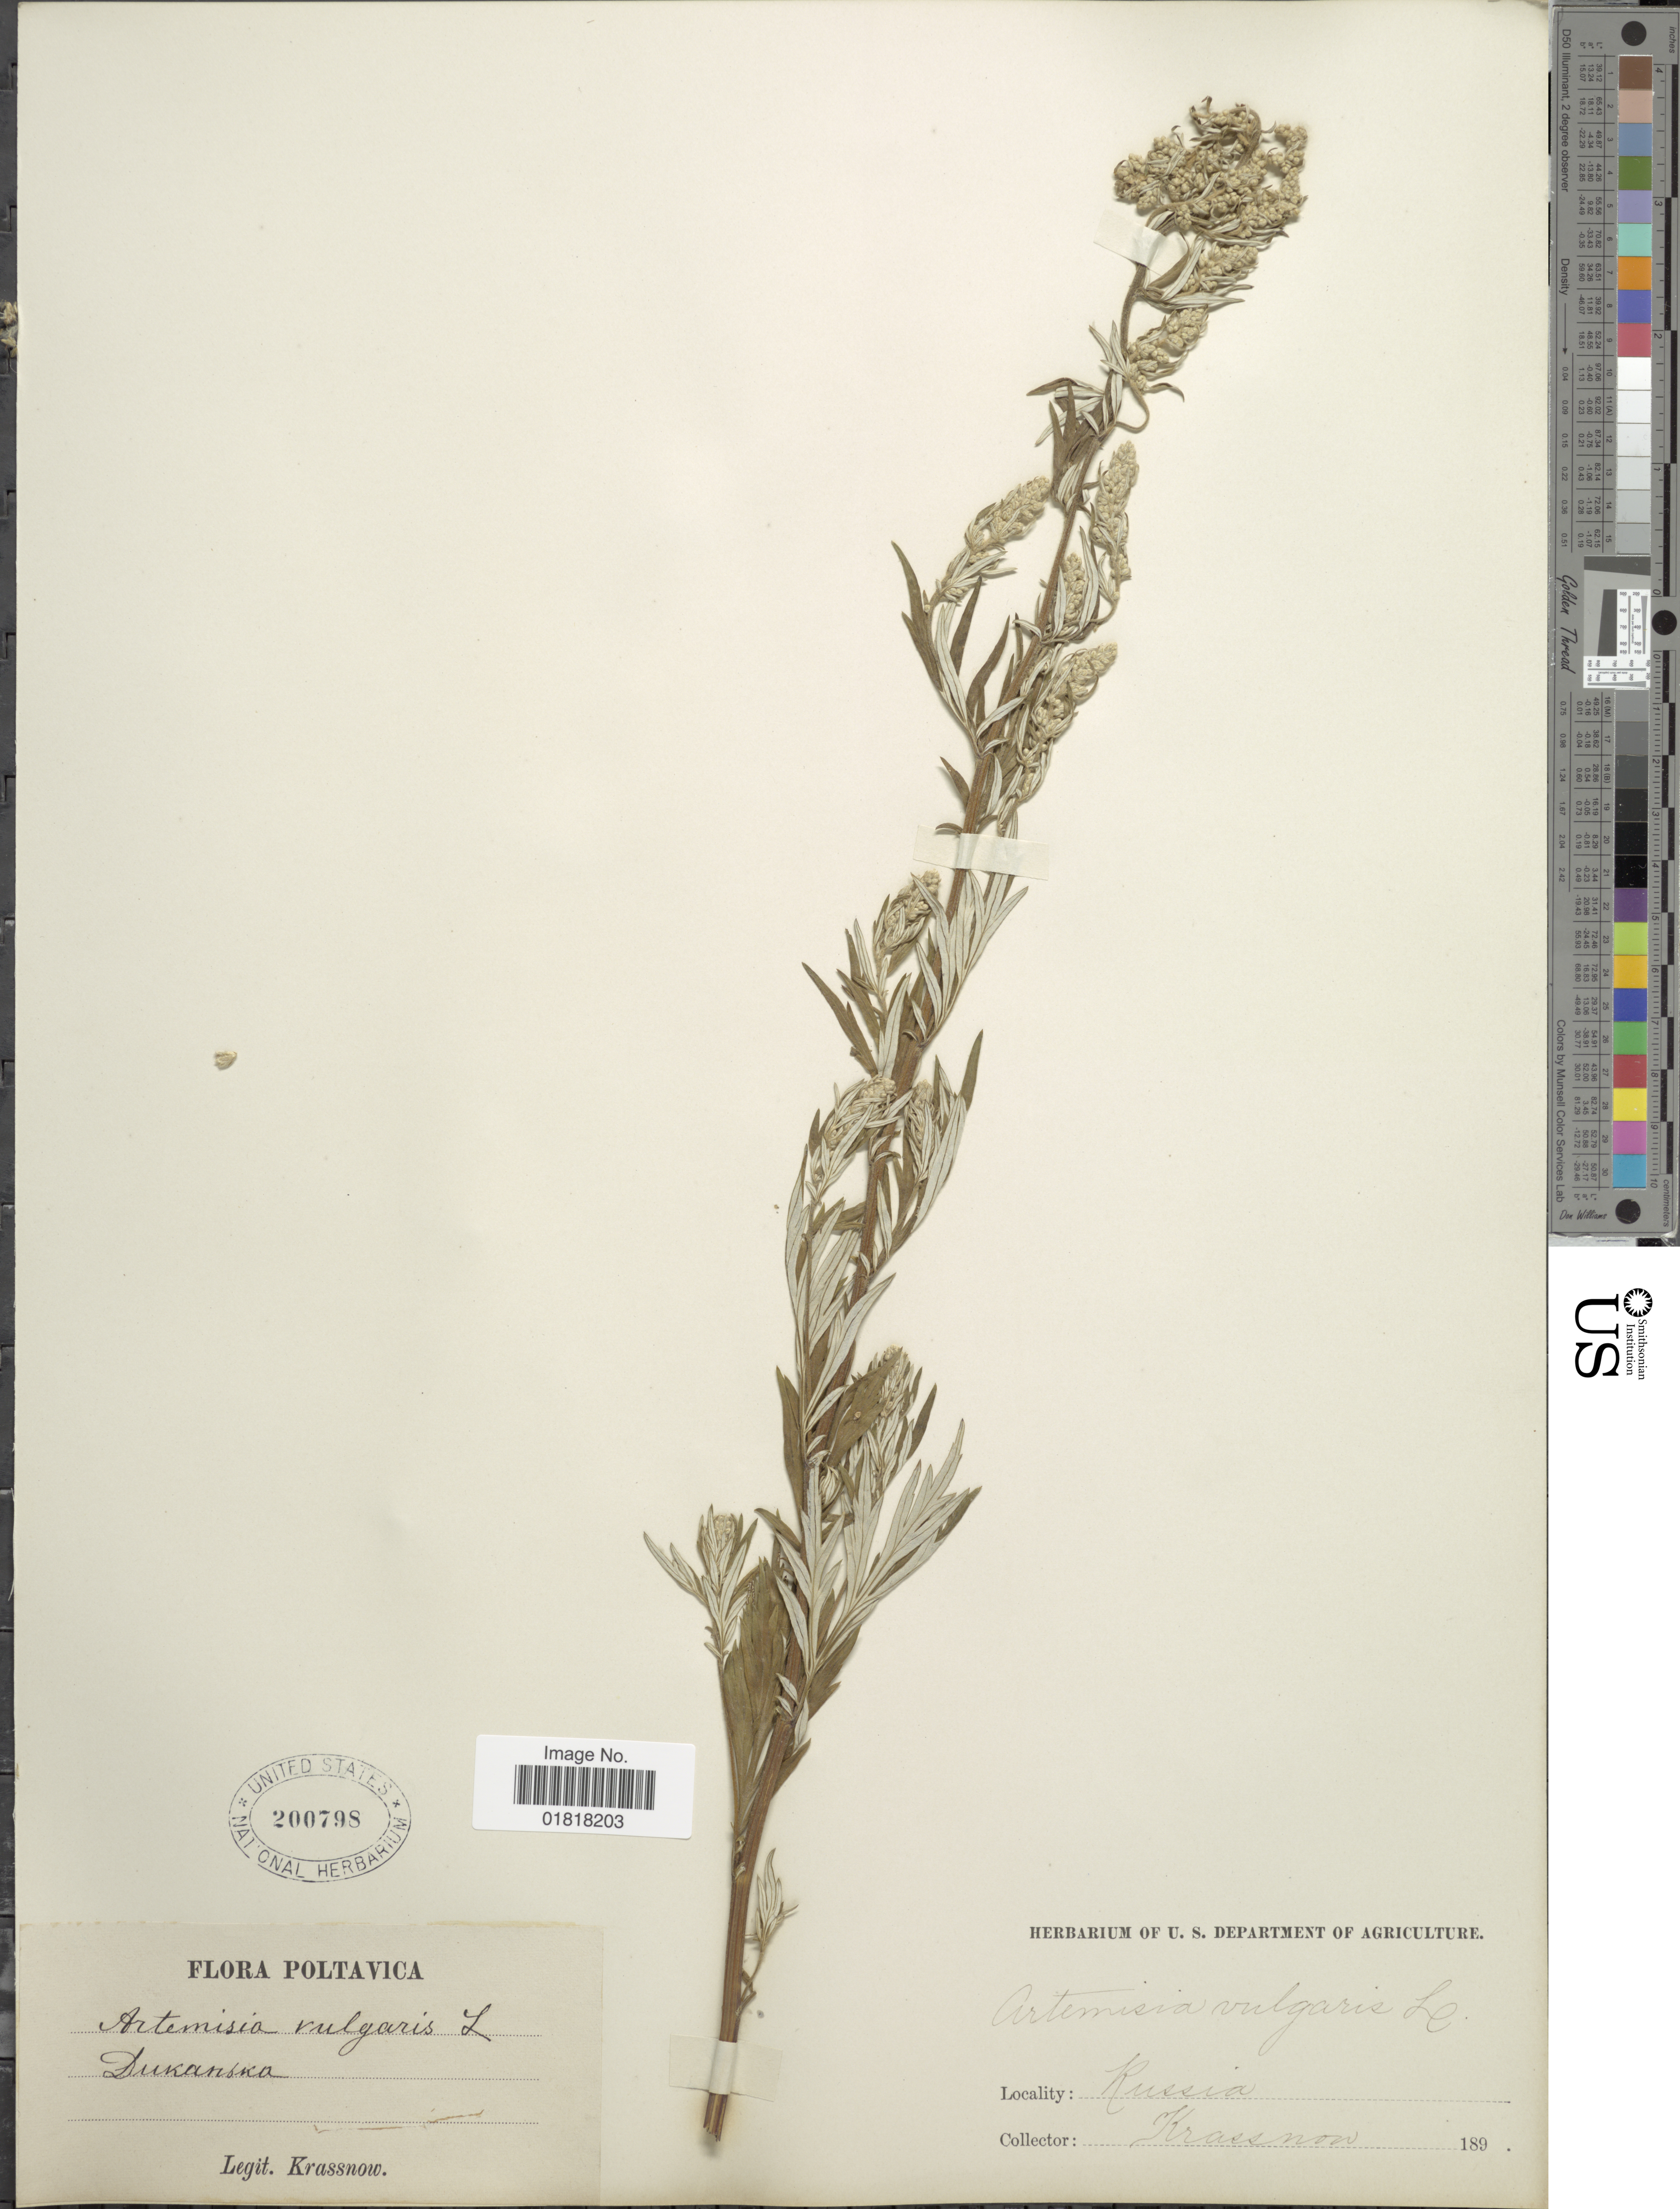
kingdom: Plantae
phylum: Tracheophyta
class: Magnoliopsida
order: Asterales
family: Asteraceae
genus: Artemisia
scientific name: Artemisia vulgaris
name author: L.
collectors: -. Krassnow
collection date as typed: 189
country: Ukraine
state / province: Poltava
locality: Russia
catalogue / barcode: US 200798